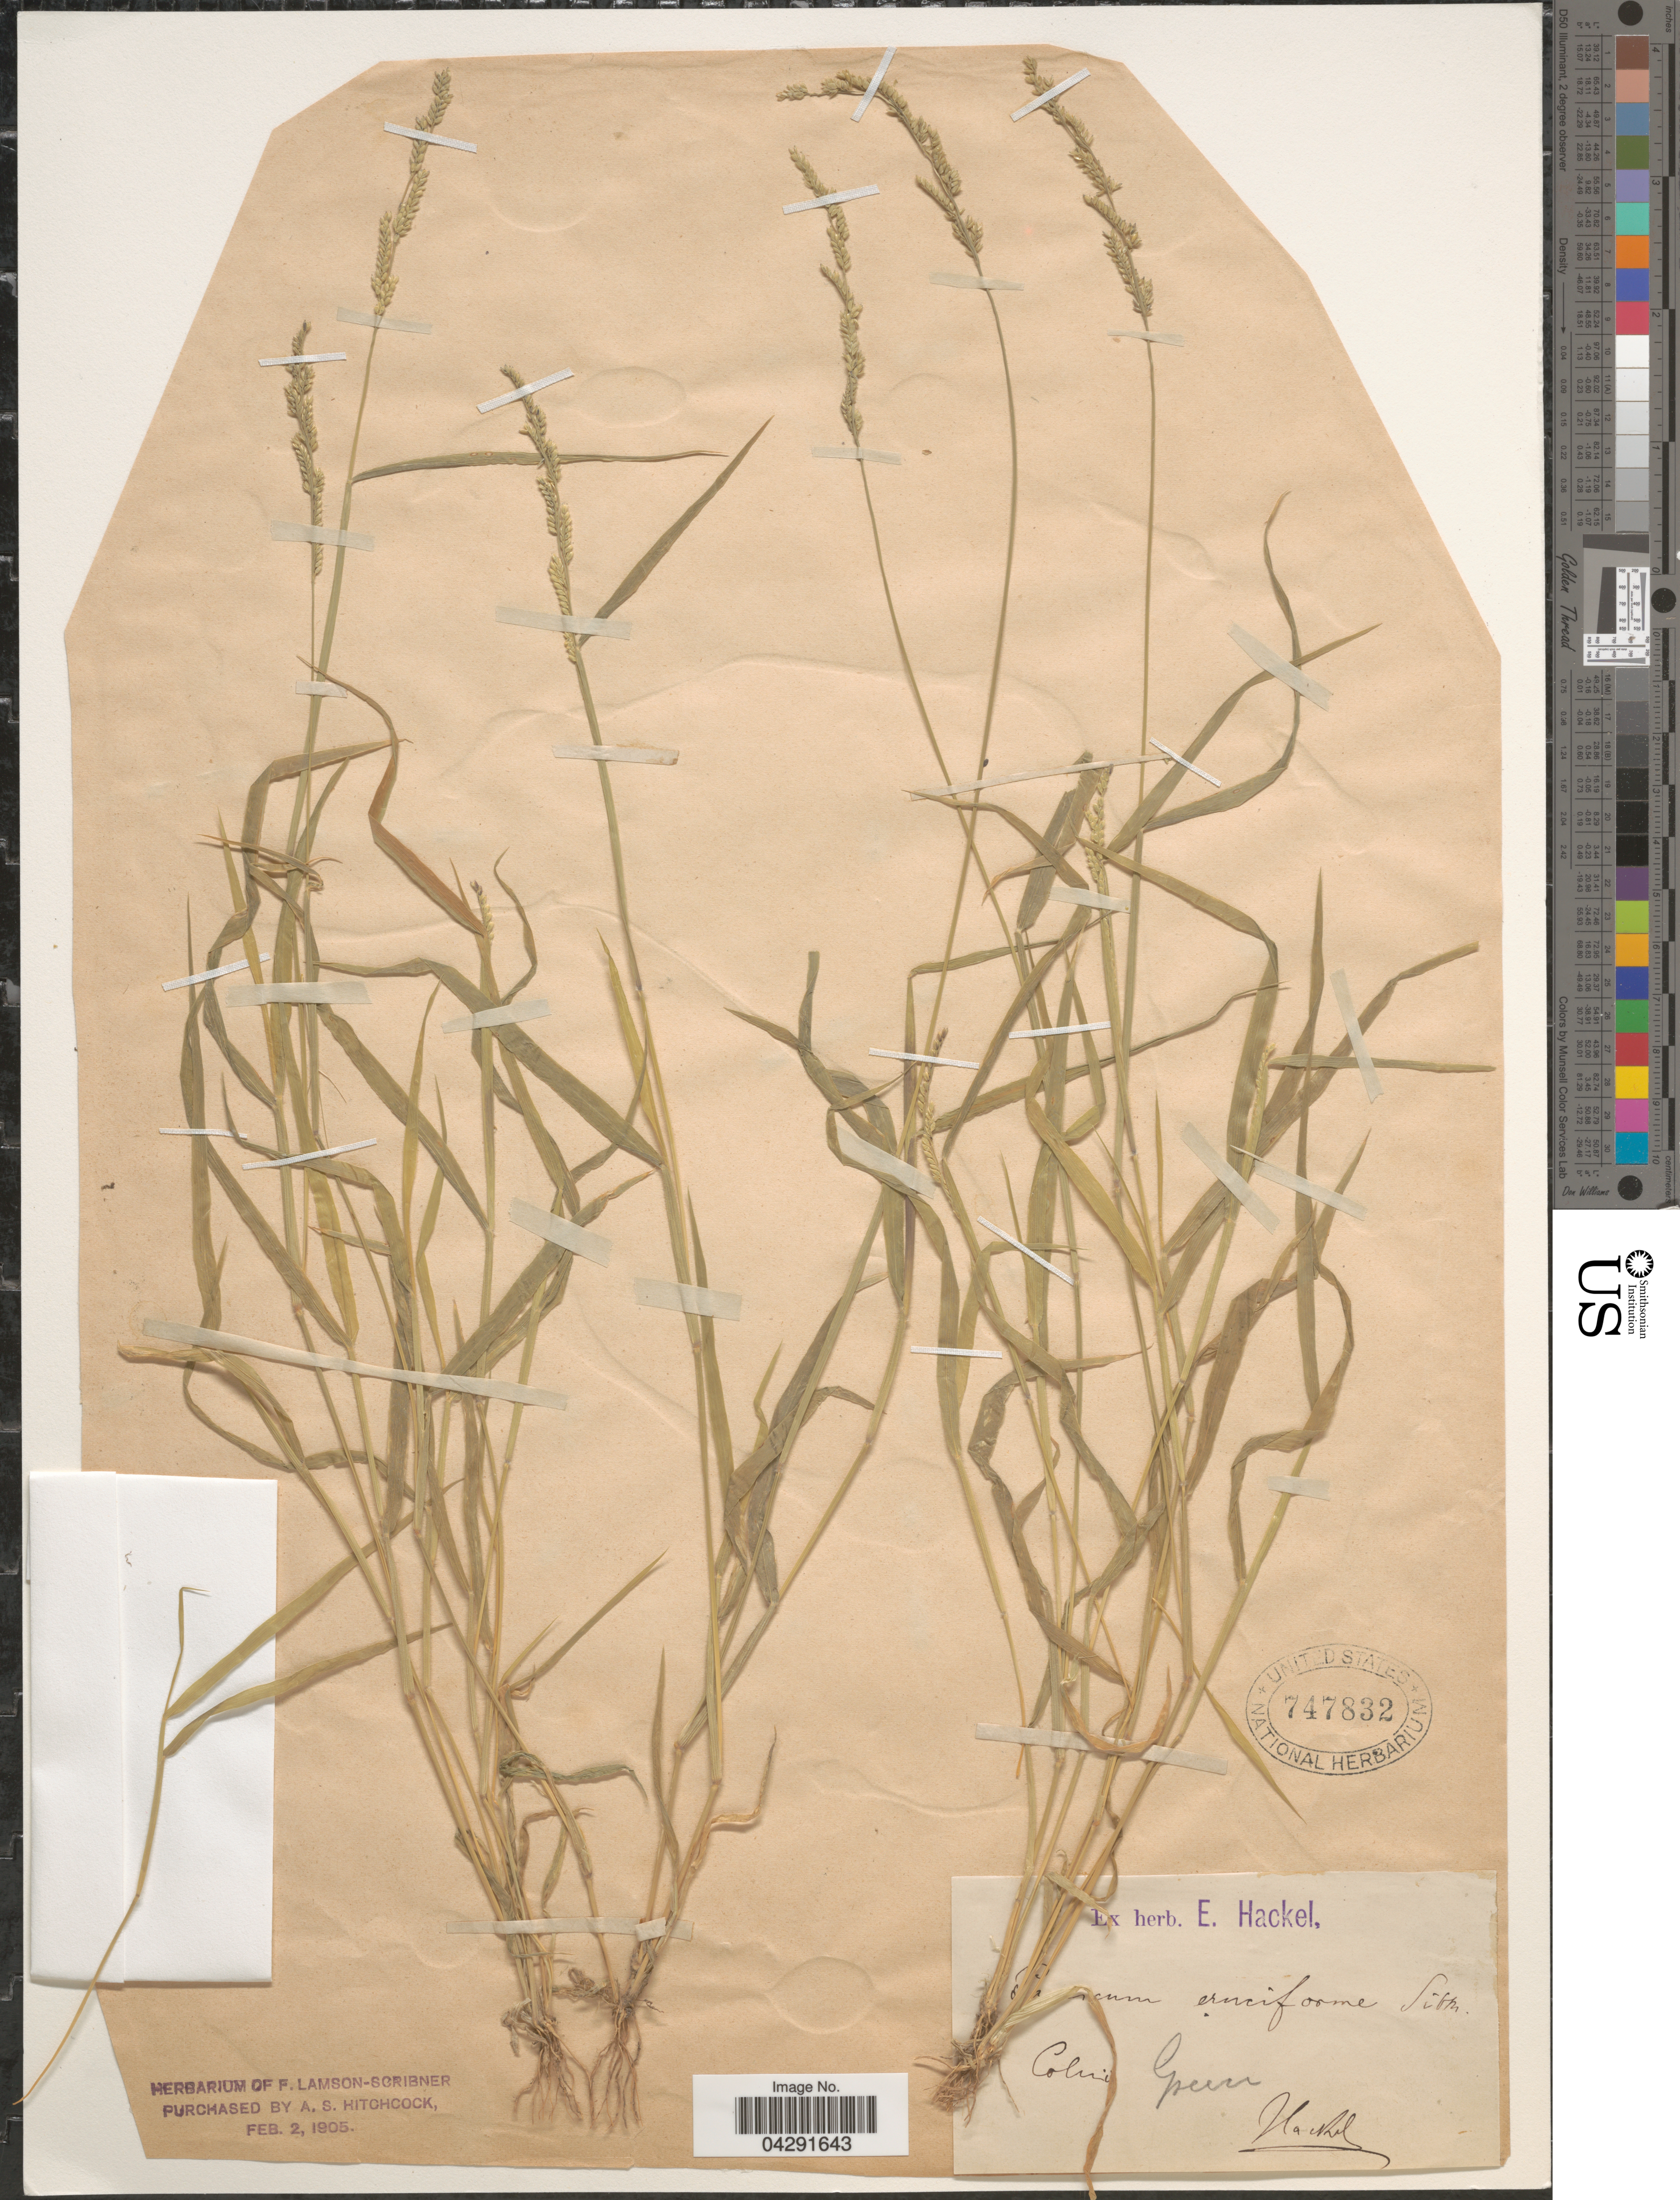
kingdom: Plantae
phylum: Tracheophyta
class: Liliopsida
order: Poales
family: Poaceae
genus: Moorochloa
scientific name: Moorochloa eruciformis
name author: (Sm.) Veldkamp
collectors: E. Hackel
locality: Colnia Green.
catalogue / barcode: US 747832